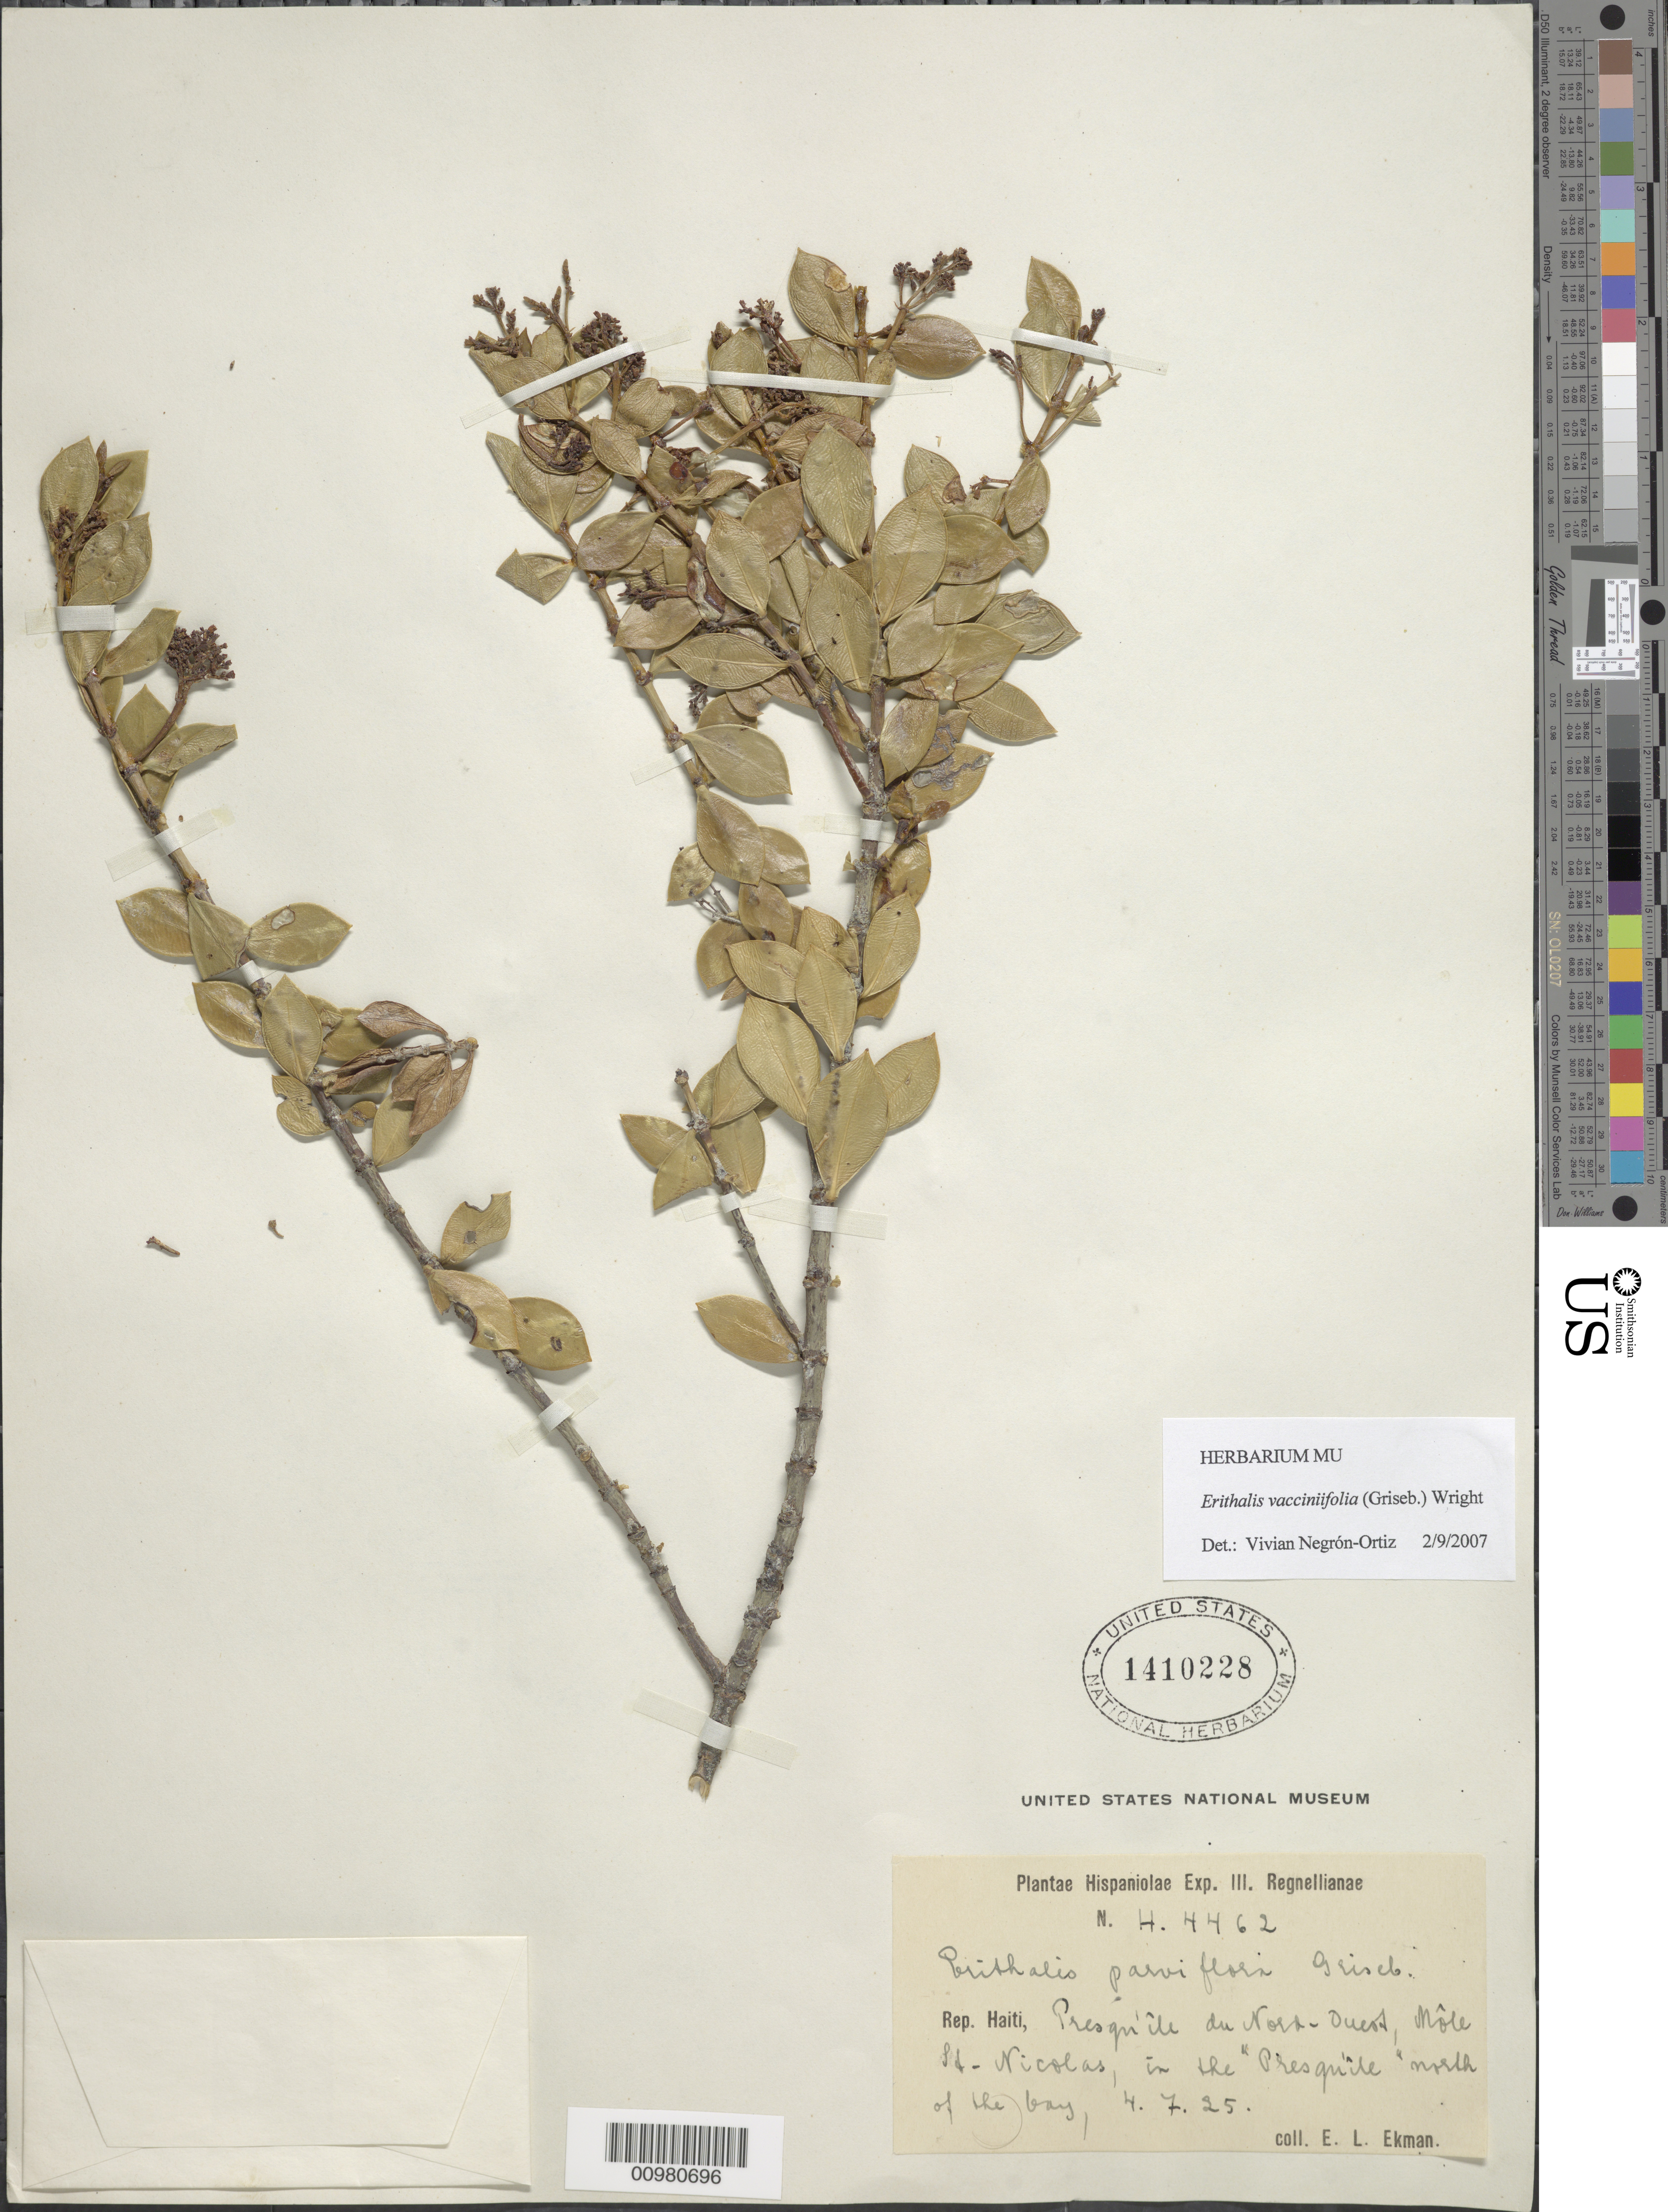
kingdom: Plantae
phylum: Tracheophyta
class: Magnoliopsida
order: Gentianales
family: Rubiaceae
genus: Erithalis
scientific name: Erithalis vacciniifolia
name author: (Griseb.) C. Wright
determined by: Negrón-Ortiz, V.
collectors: E. L. Ekman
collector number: H 4462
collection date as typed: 04 Jul 1925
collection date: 1925-07-04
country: Haiti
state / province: Nord-Ouest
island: Hispaniola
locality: Presquîle du Nord-Ouest, Môle St. Nicolas, in the "Presquîle" north of the bay.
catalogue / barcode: US 1410228